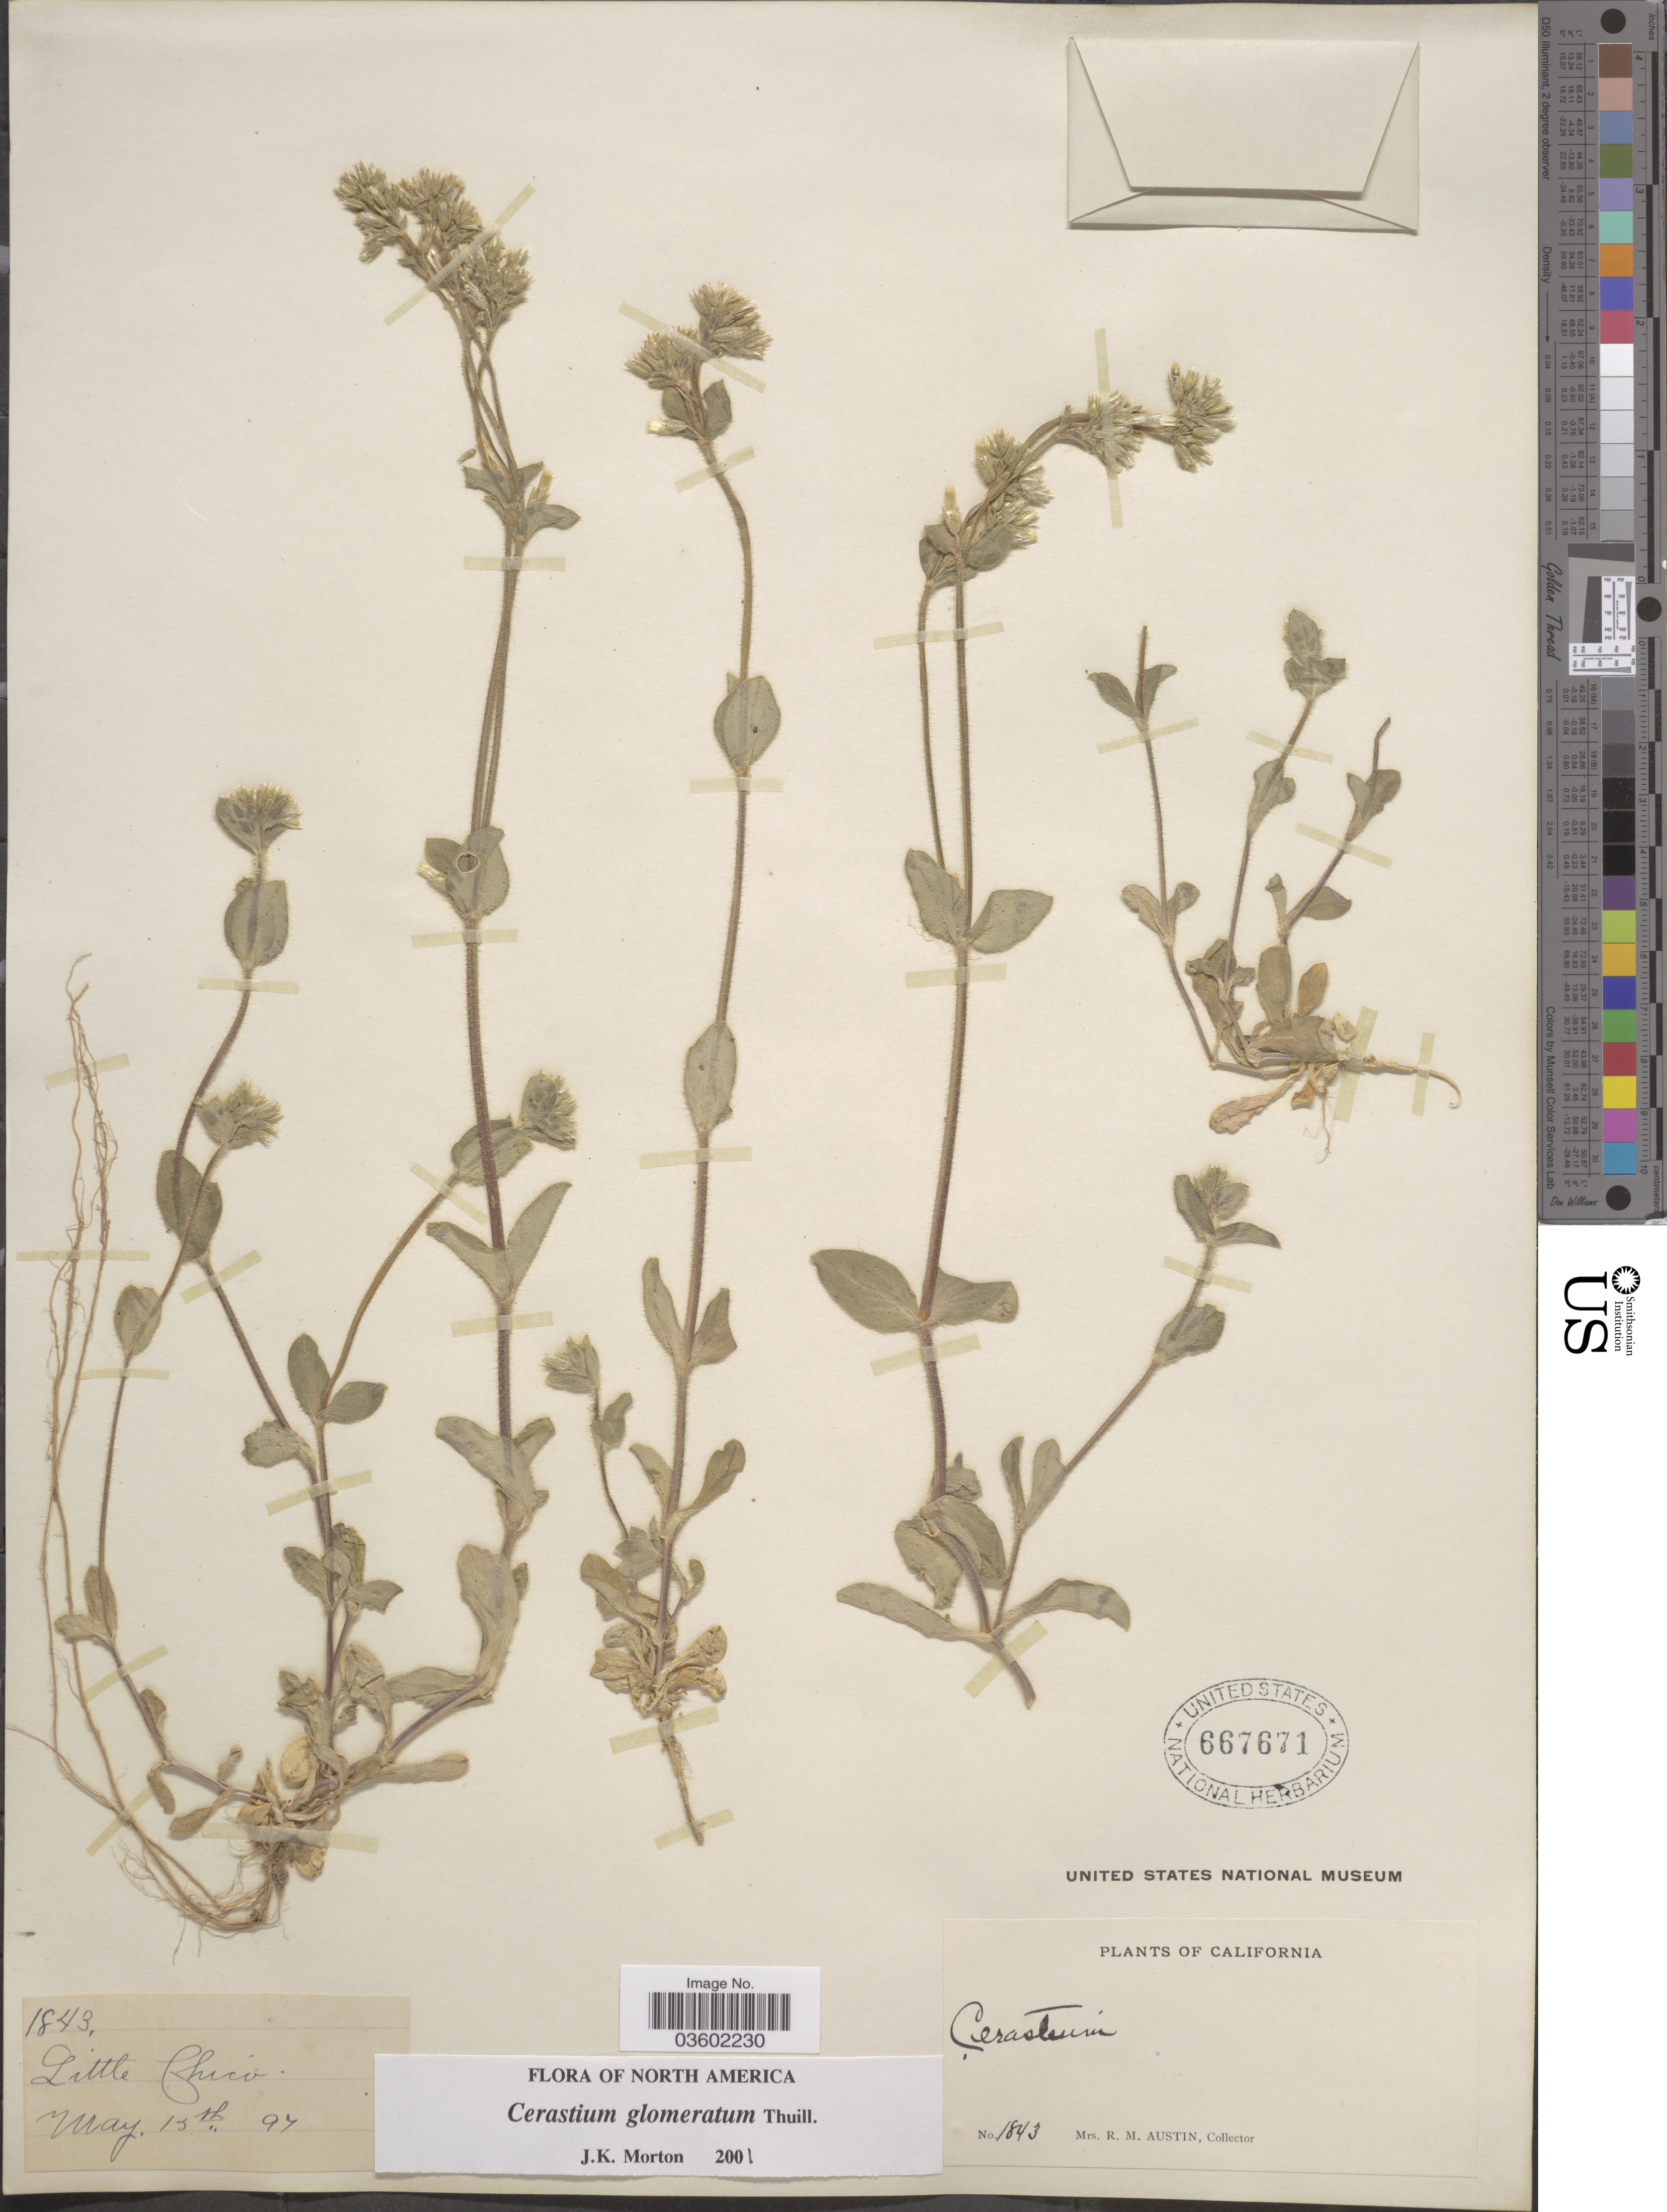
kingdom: Plantae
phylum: Tracheophyta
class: Magnoliopsida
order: Caryophyllales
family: Caryophyllaceae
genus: Cerastium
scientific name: Cerastium viscosum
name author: L.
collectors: R. Austin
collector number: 1843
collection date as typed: Transcribed d/m/y: 15/5/97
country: United States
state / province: California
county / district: Butte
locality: Little Chico.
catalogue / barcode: US 667671